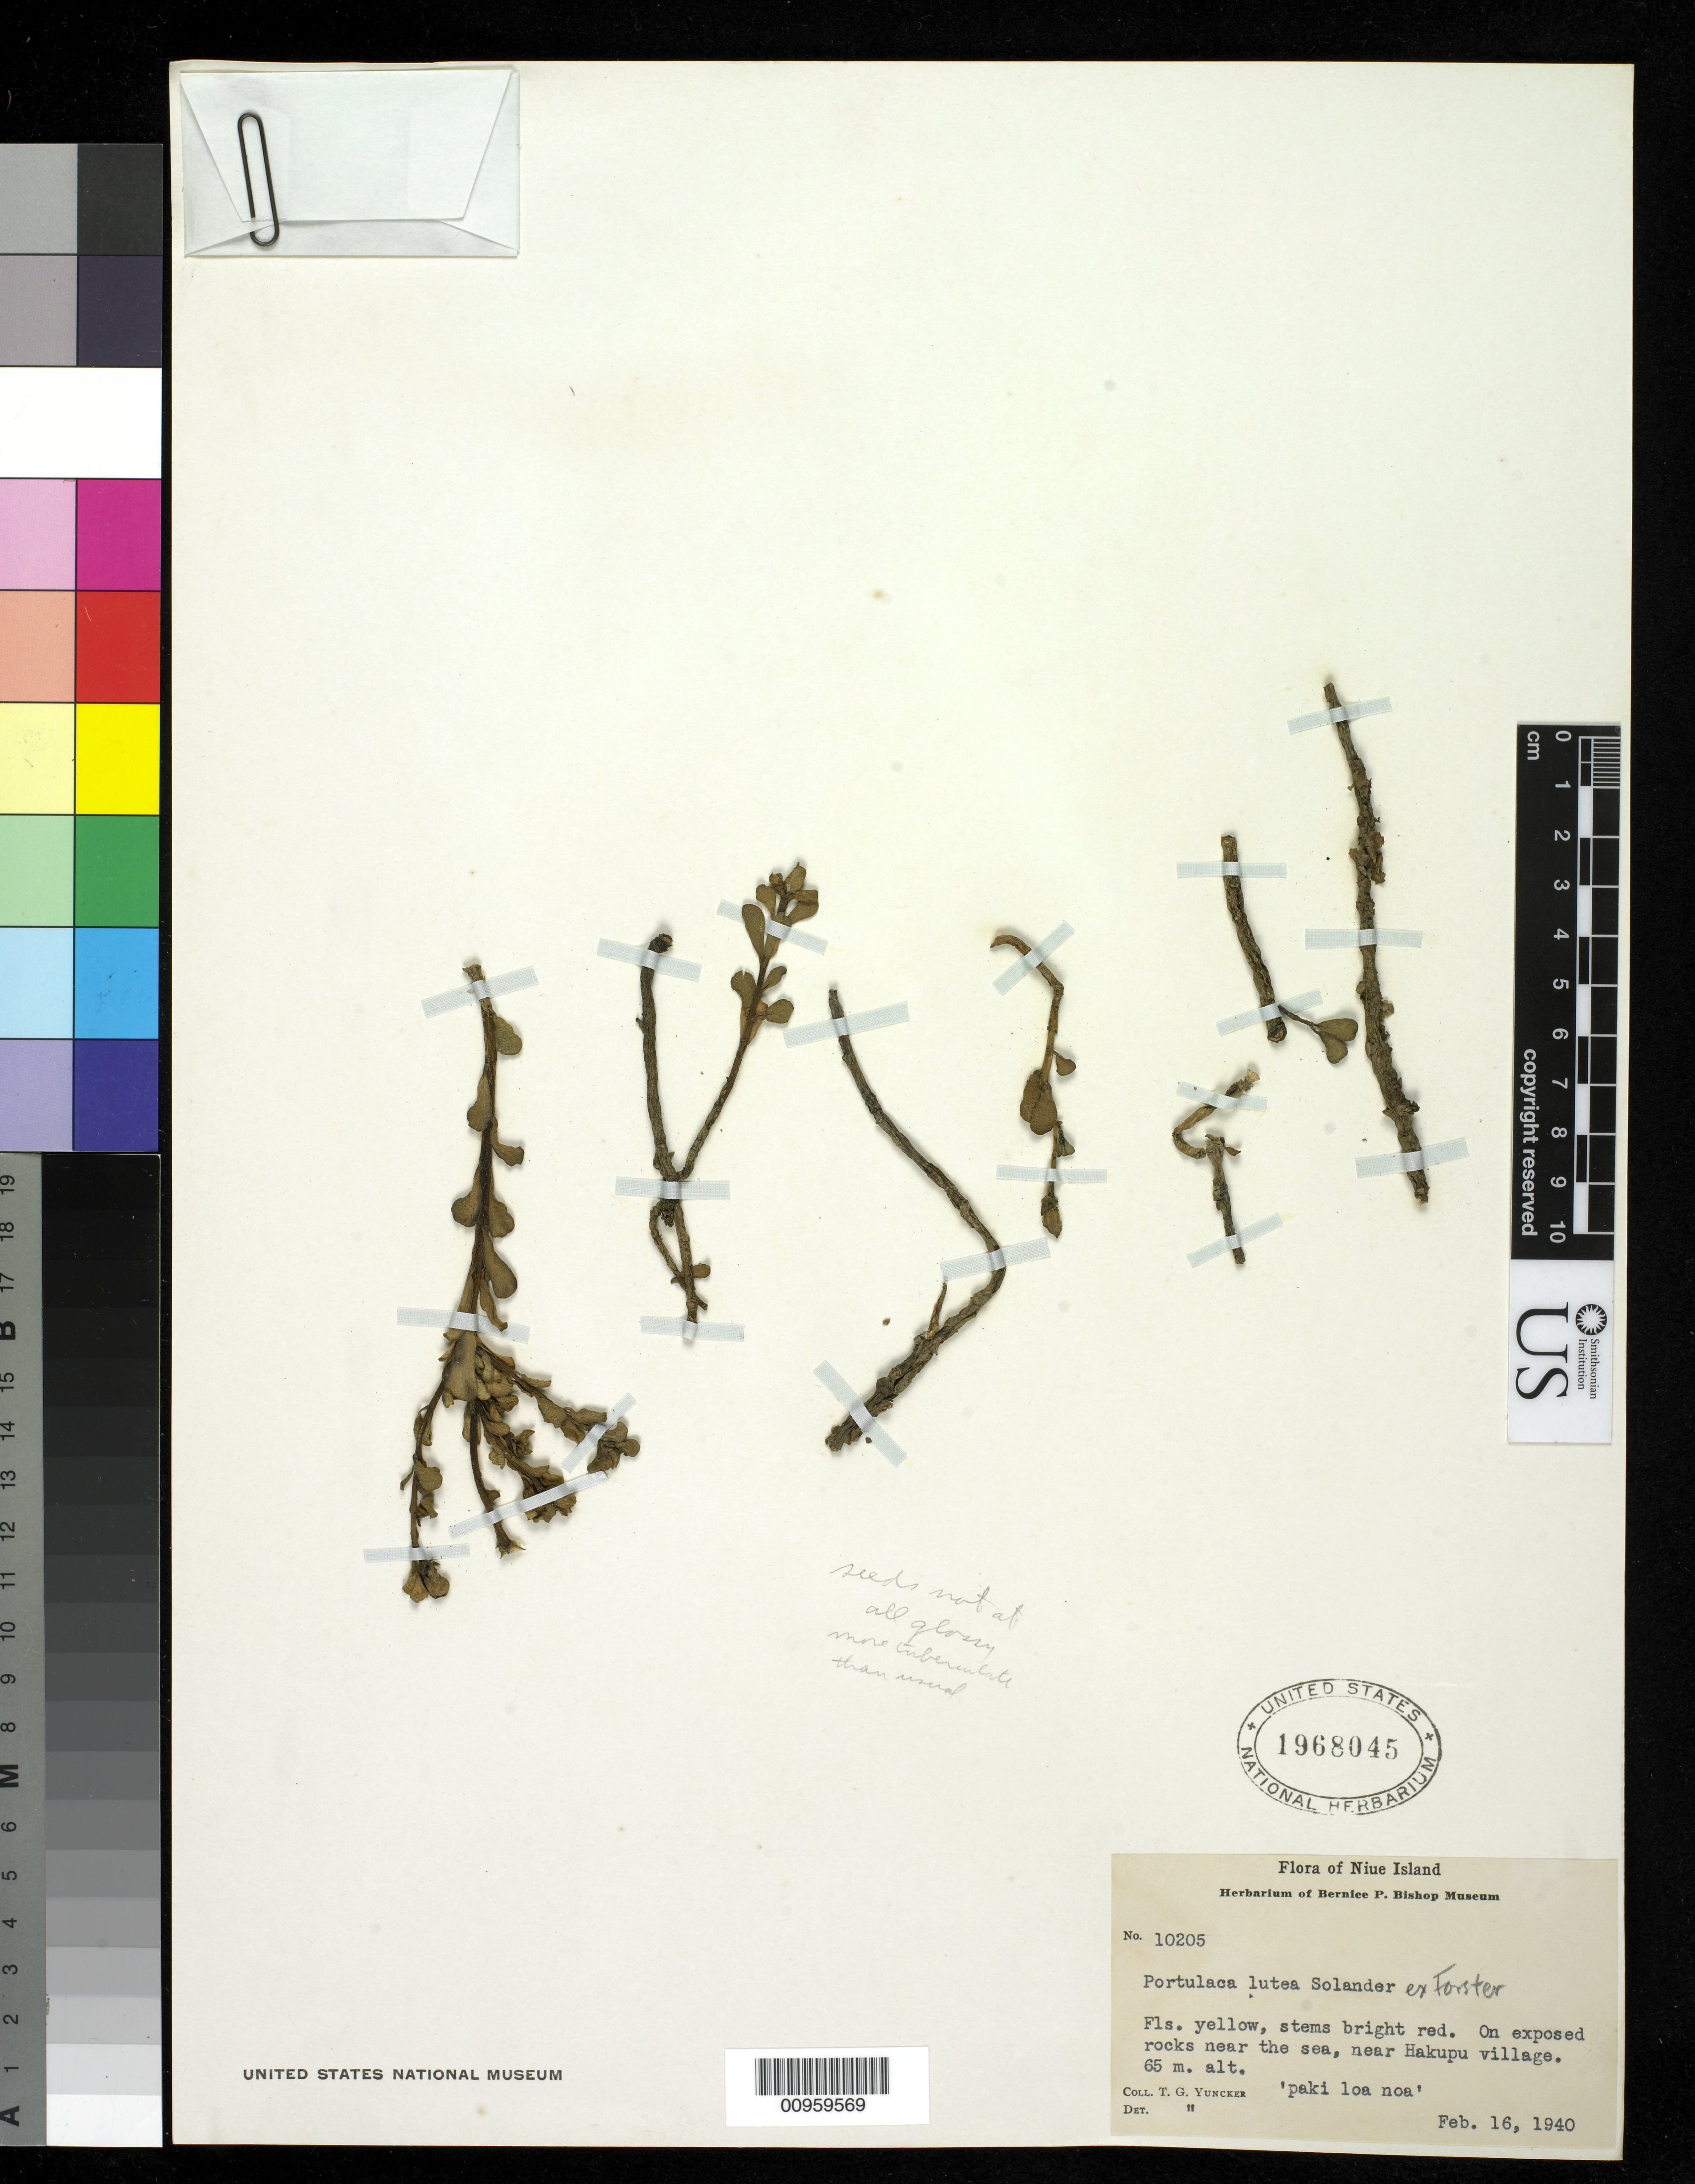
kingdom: Plantae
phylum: Tracheophyta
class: Magnoliopsida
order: Caryophyllales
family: Portulacaceae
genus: Portulaca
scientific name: Portulaca lutea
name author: Sol. ex G. Forst.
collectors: T. G. Yuncker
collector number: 10205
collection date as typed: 16 Feb 1940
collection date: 1940-02-16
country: Niue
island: Niue I.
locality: Near Hakupu village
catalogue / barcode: US 1968045